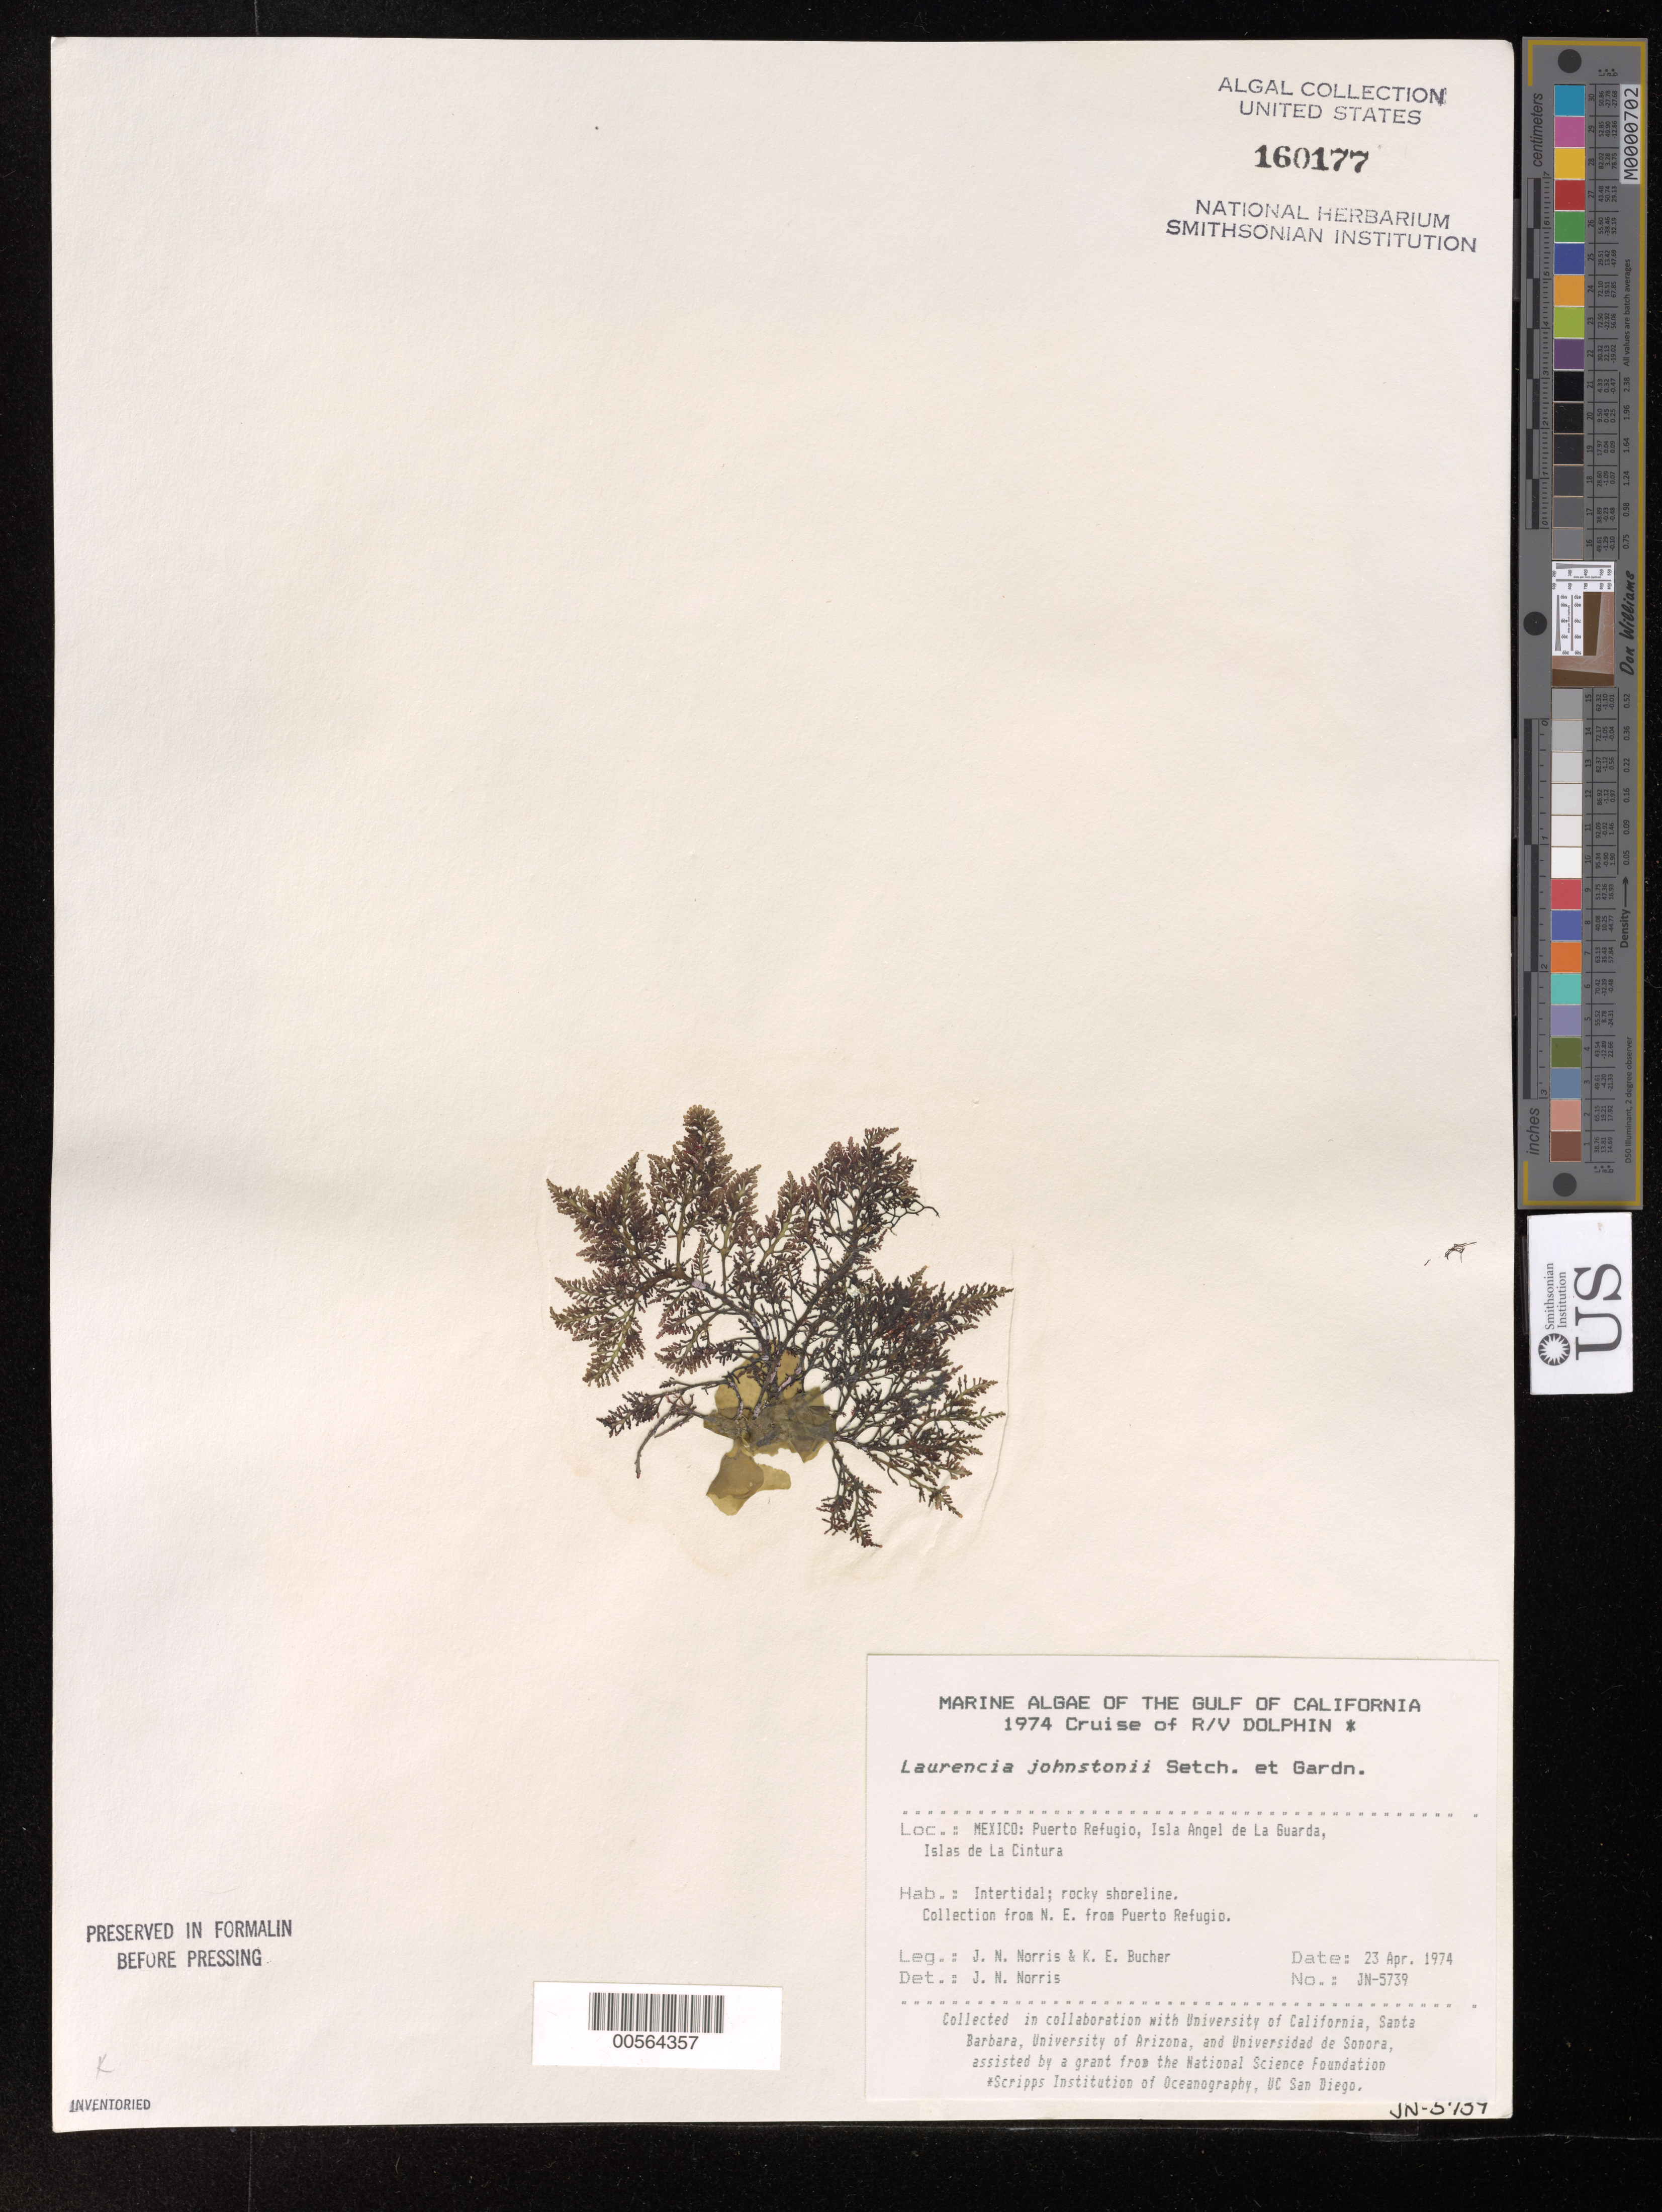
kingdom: Plantae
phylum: Rhodophyta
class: Florideophyceae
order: Ceramiales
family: Rhodomelaceae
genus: Laurencia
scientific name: Laurencia johnstonii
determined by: Norris, James N.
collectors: J. N. Norris & K. E. Bucher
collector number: JN-5739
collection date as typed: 23 Apr 1974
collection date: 1974-04-23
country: Mexico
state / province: Baja California Norte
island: Isla Angel de la Guarda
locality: Puerto Refugio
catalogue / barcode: US 160177